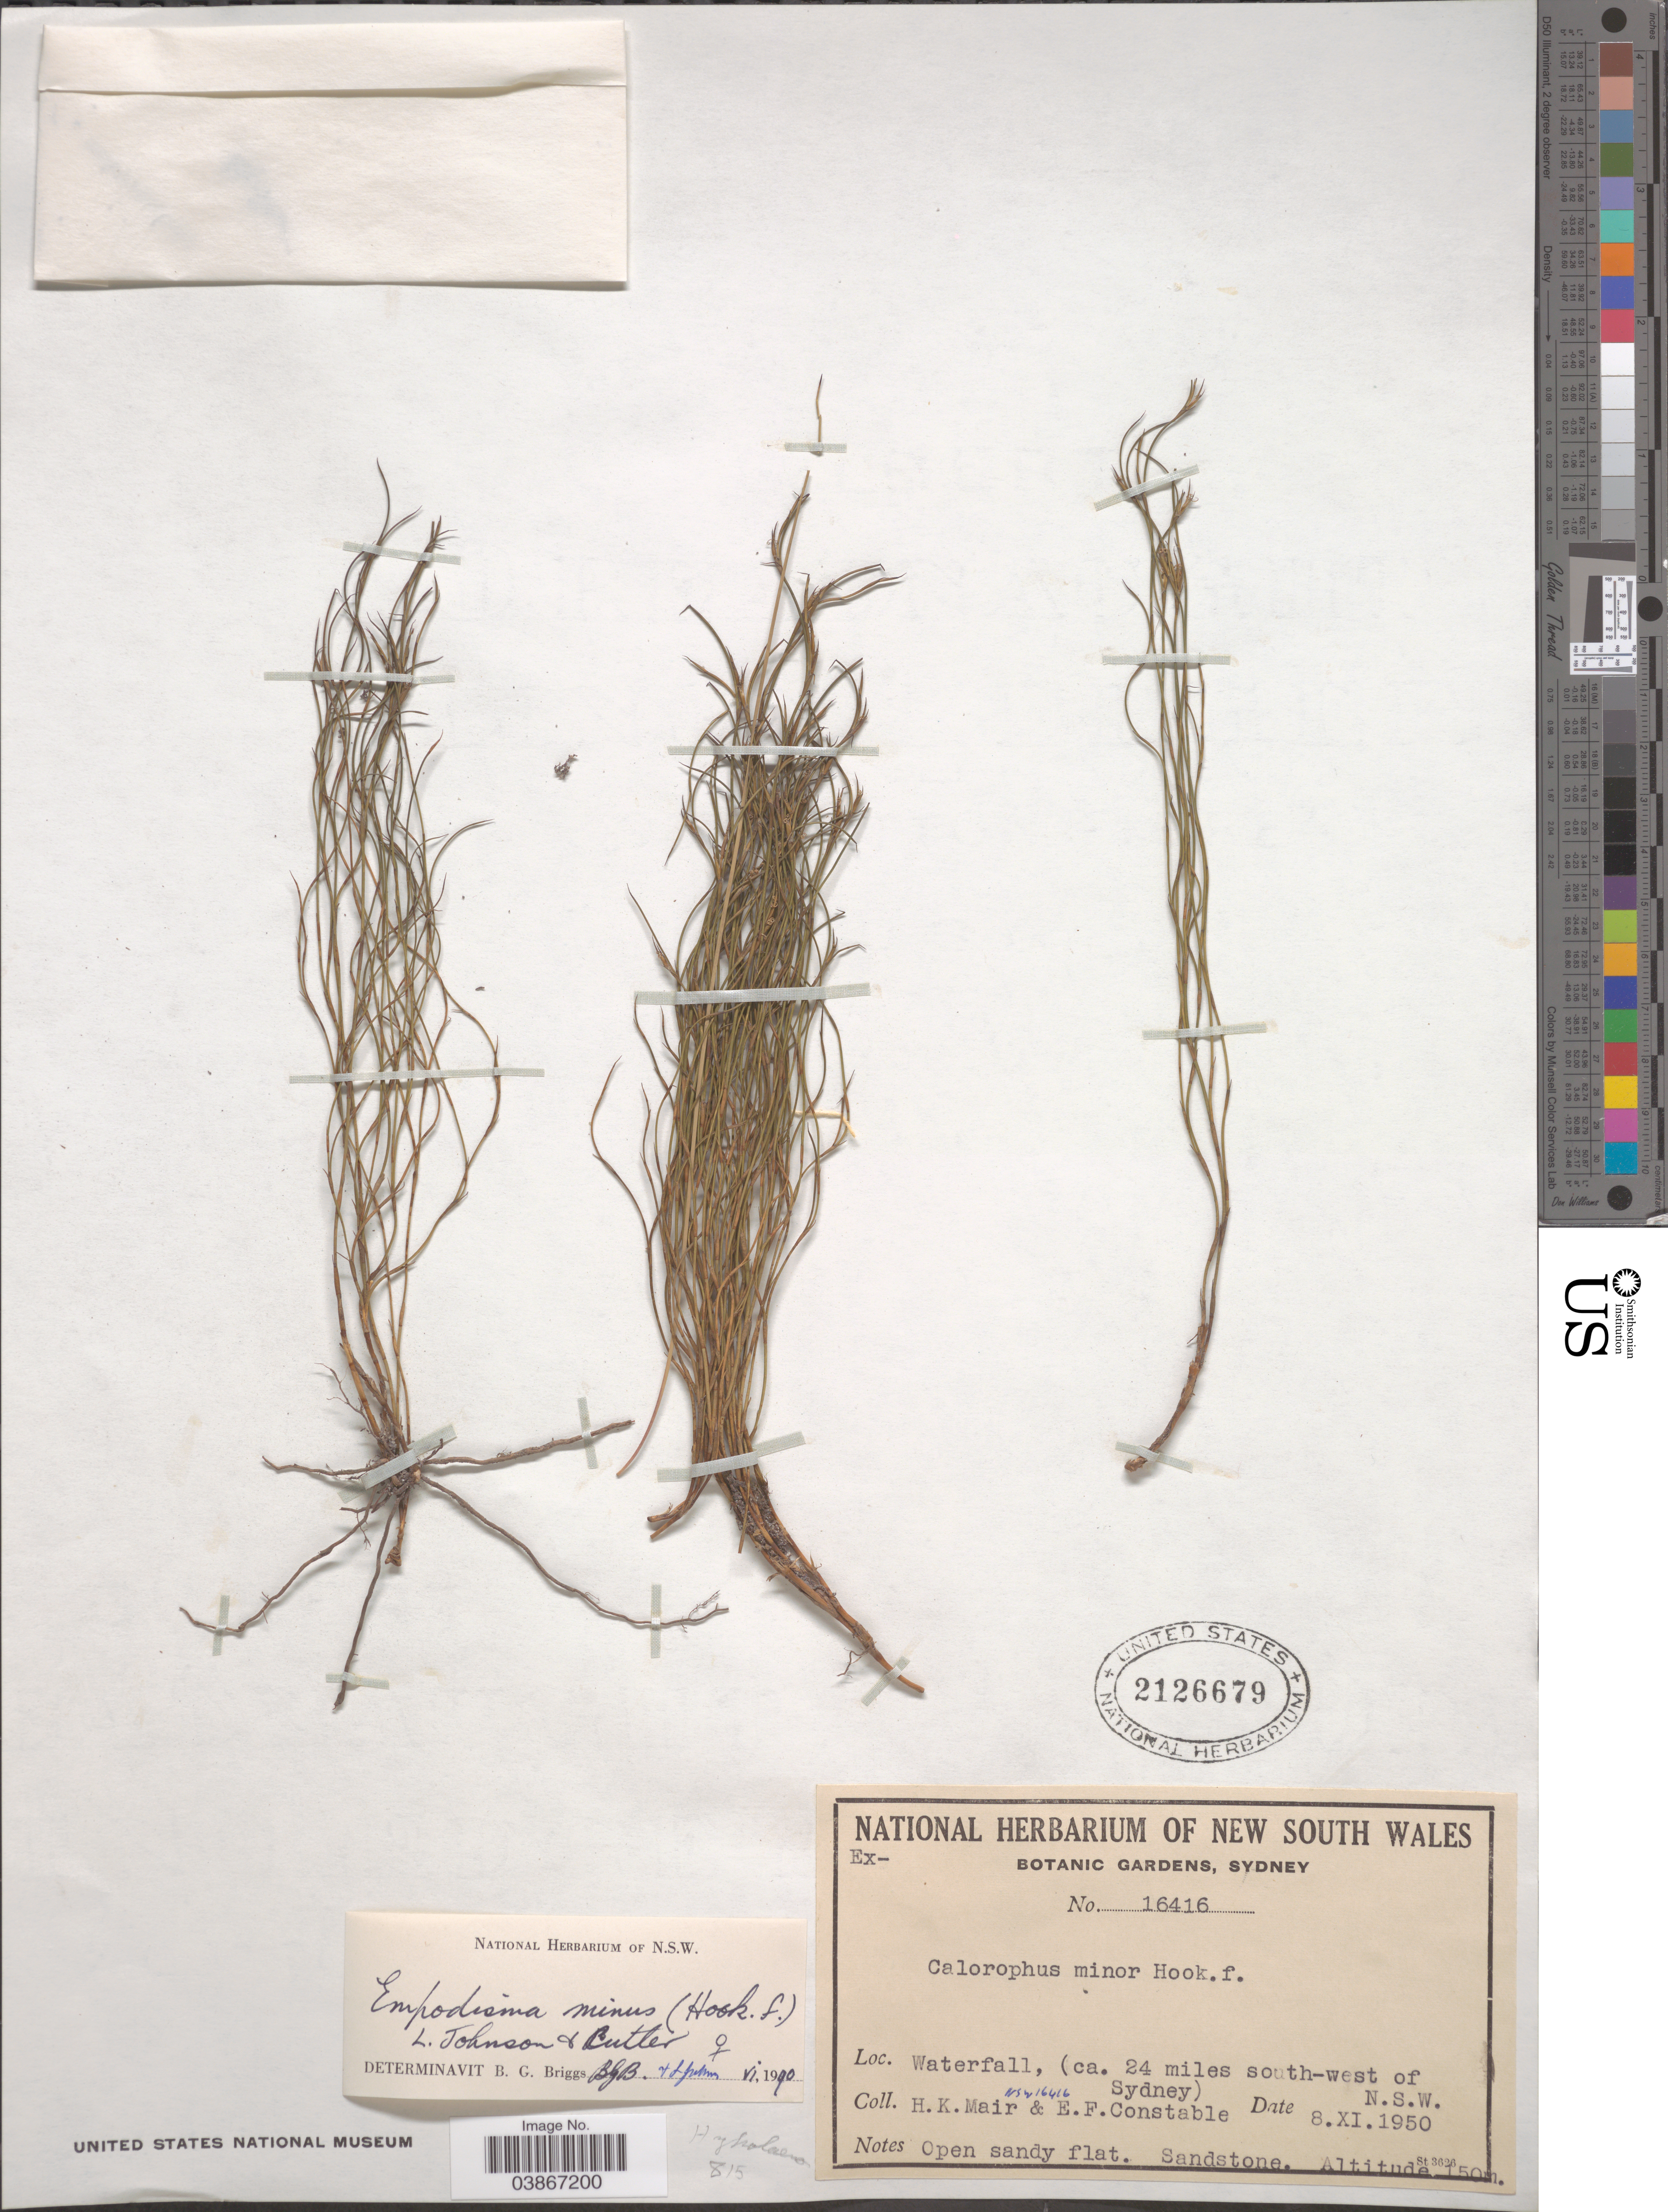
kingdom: Plantae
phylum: Tracheophyta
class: Liliopsida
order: Poales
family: Restionaceae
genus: Empodisma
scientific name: Empodisma minus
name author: (Hook. f.) L.A.S. Johnson & D.F. Cutler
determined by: Briggs, Barbara G.; Johnson, L.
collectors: H. Mair & E. F. Constable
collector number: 16416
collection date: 1950-11-08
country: Australia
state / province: New South Wales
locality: Waterfall, (ca. 24 miles south-west of Sydney).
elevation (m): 150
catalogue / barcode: US 2126679